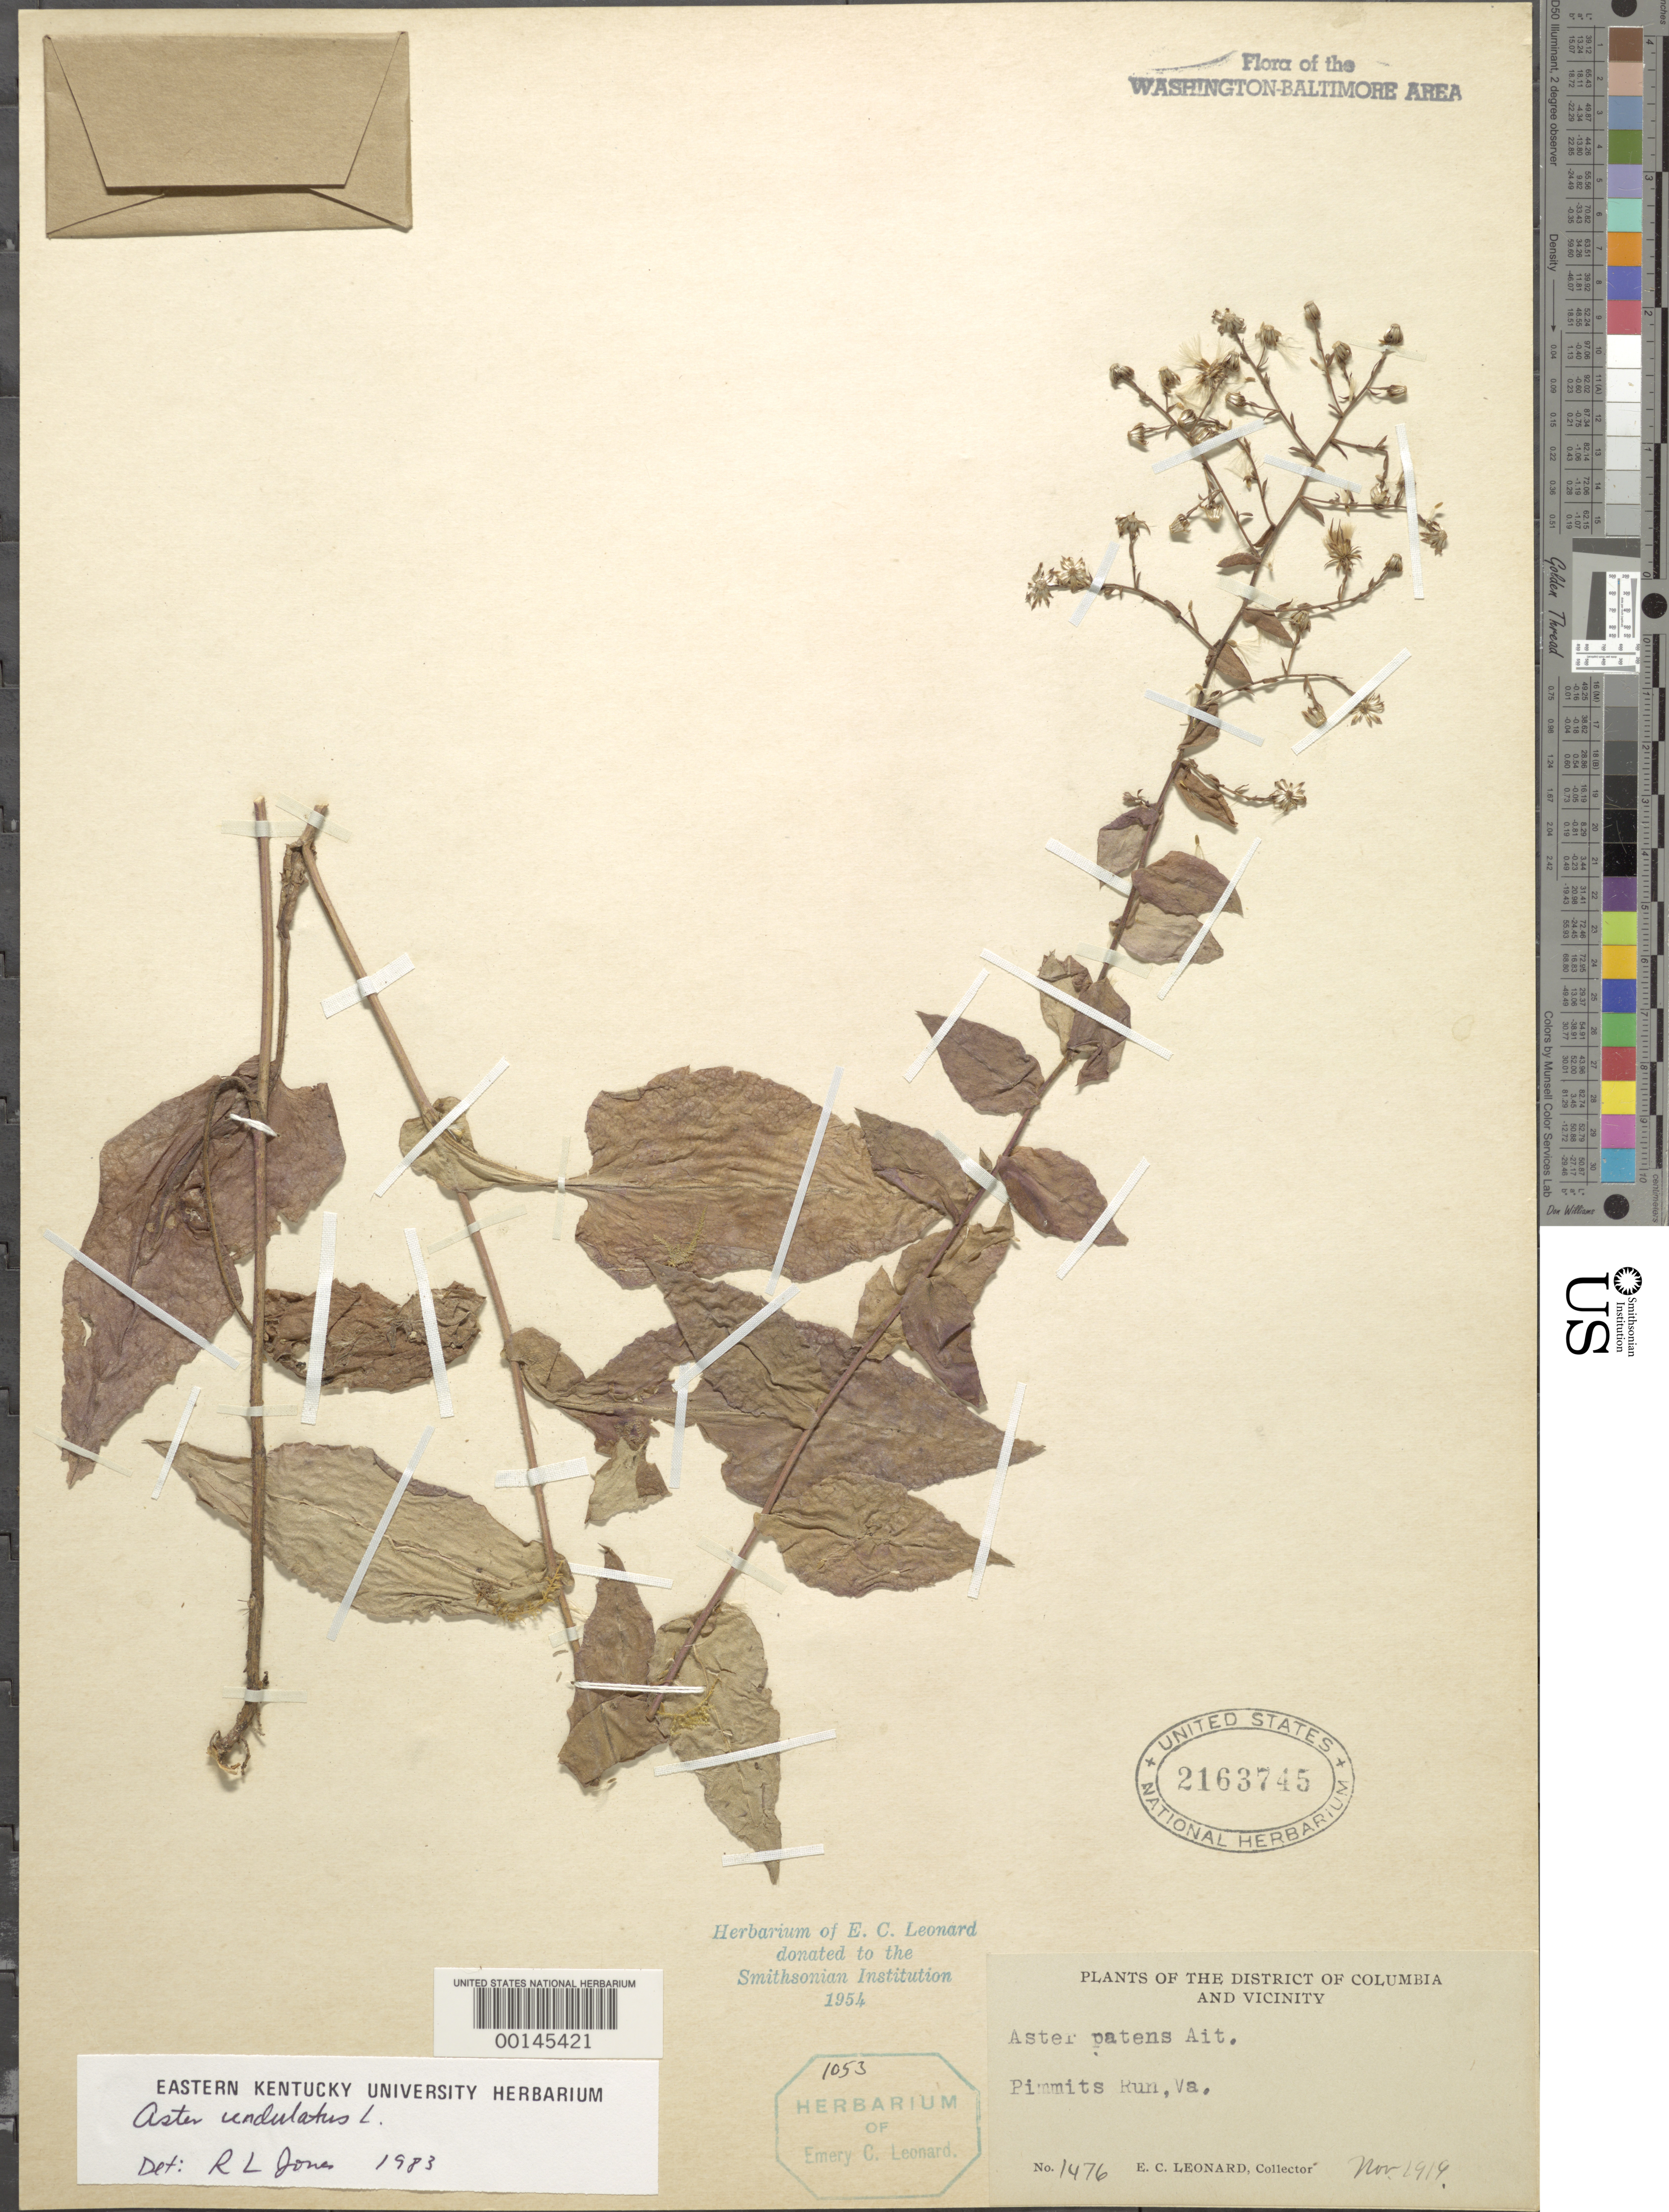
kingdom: Plantae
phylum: Tracheophyta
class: Magnoliopsida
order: Asterales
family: Asteraceae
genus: Symphyotrichum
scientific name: Symphyotrichum undulatum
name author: (L.) G.L. Nesom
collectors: E. C. Leonard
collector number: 1476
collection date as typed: Nov 1919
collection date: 1919-11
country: United States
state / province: Virginia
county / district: Fairfax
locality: Pimmits Run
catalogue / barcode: US 2163745